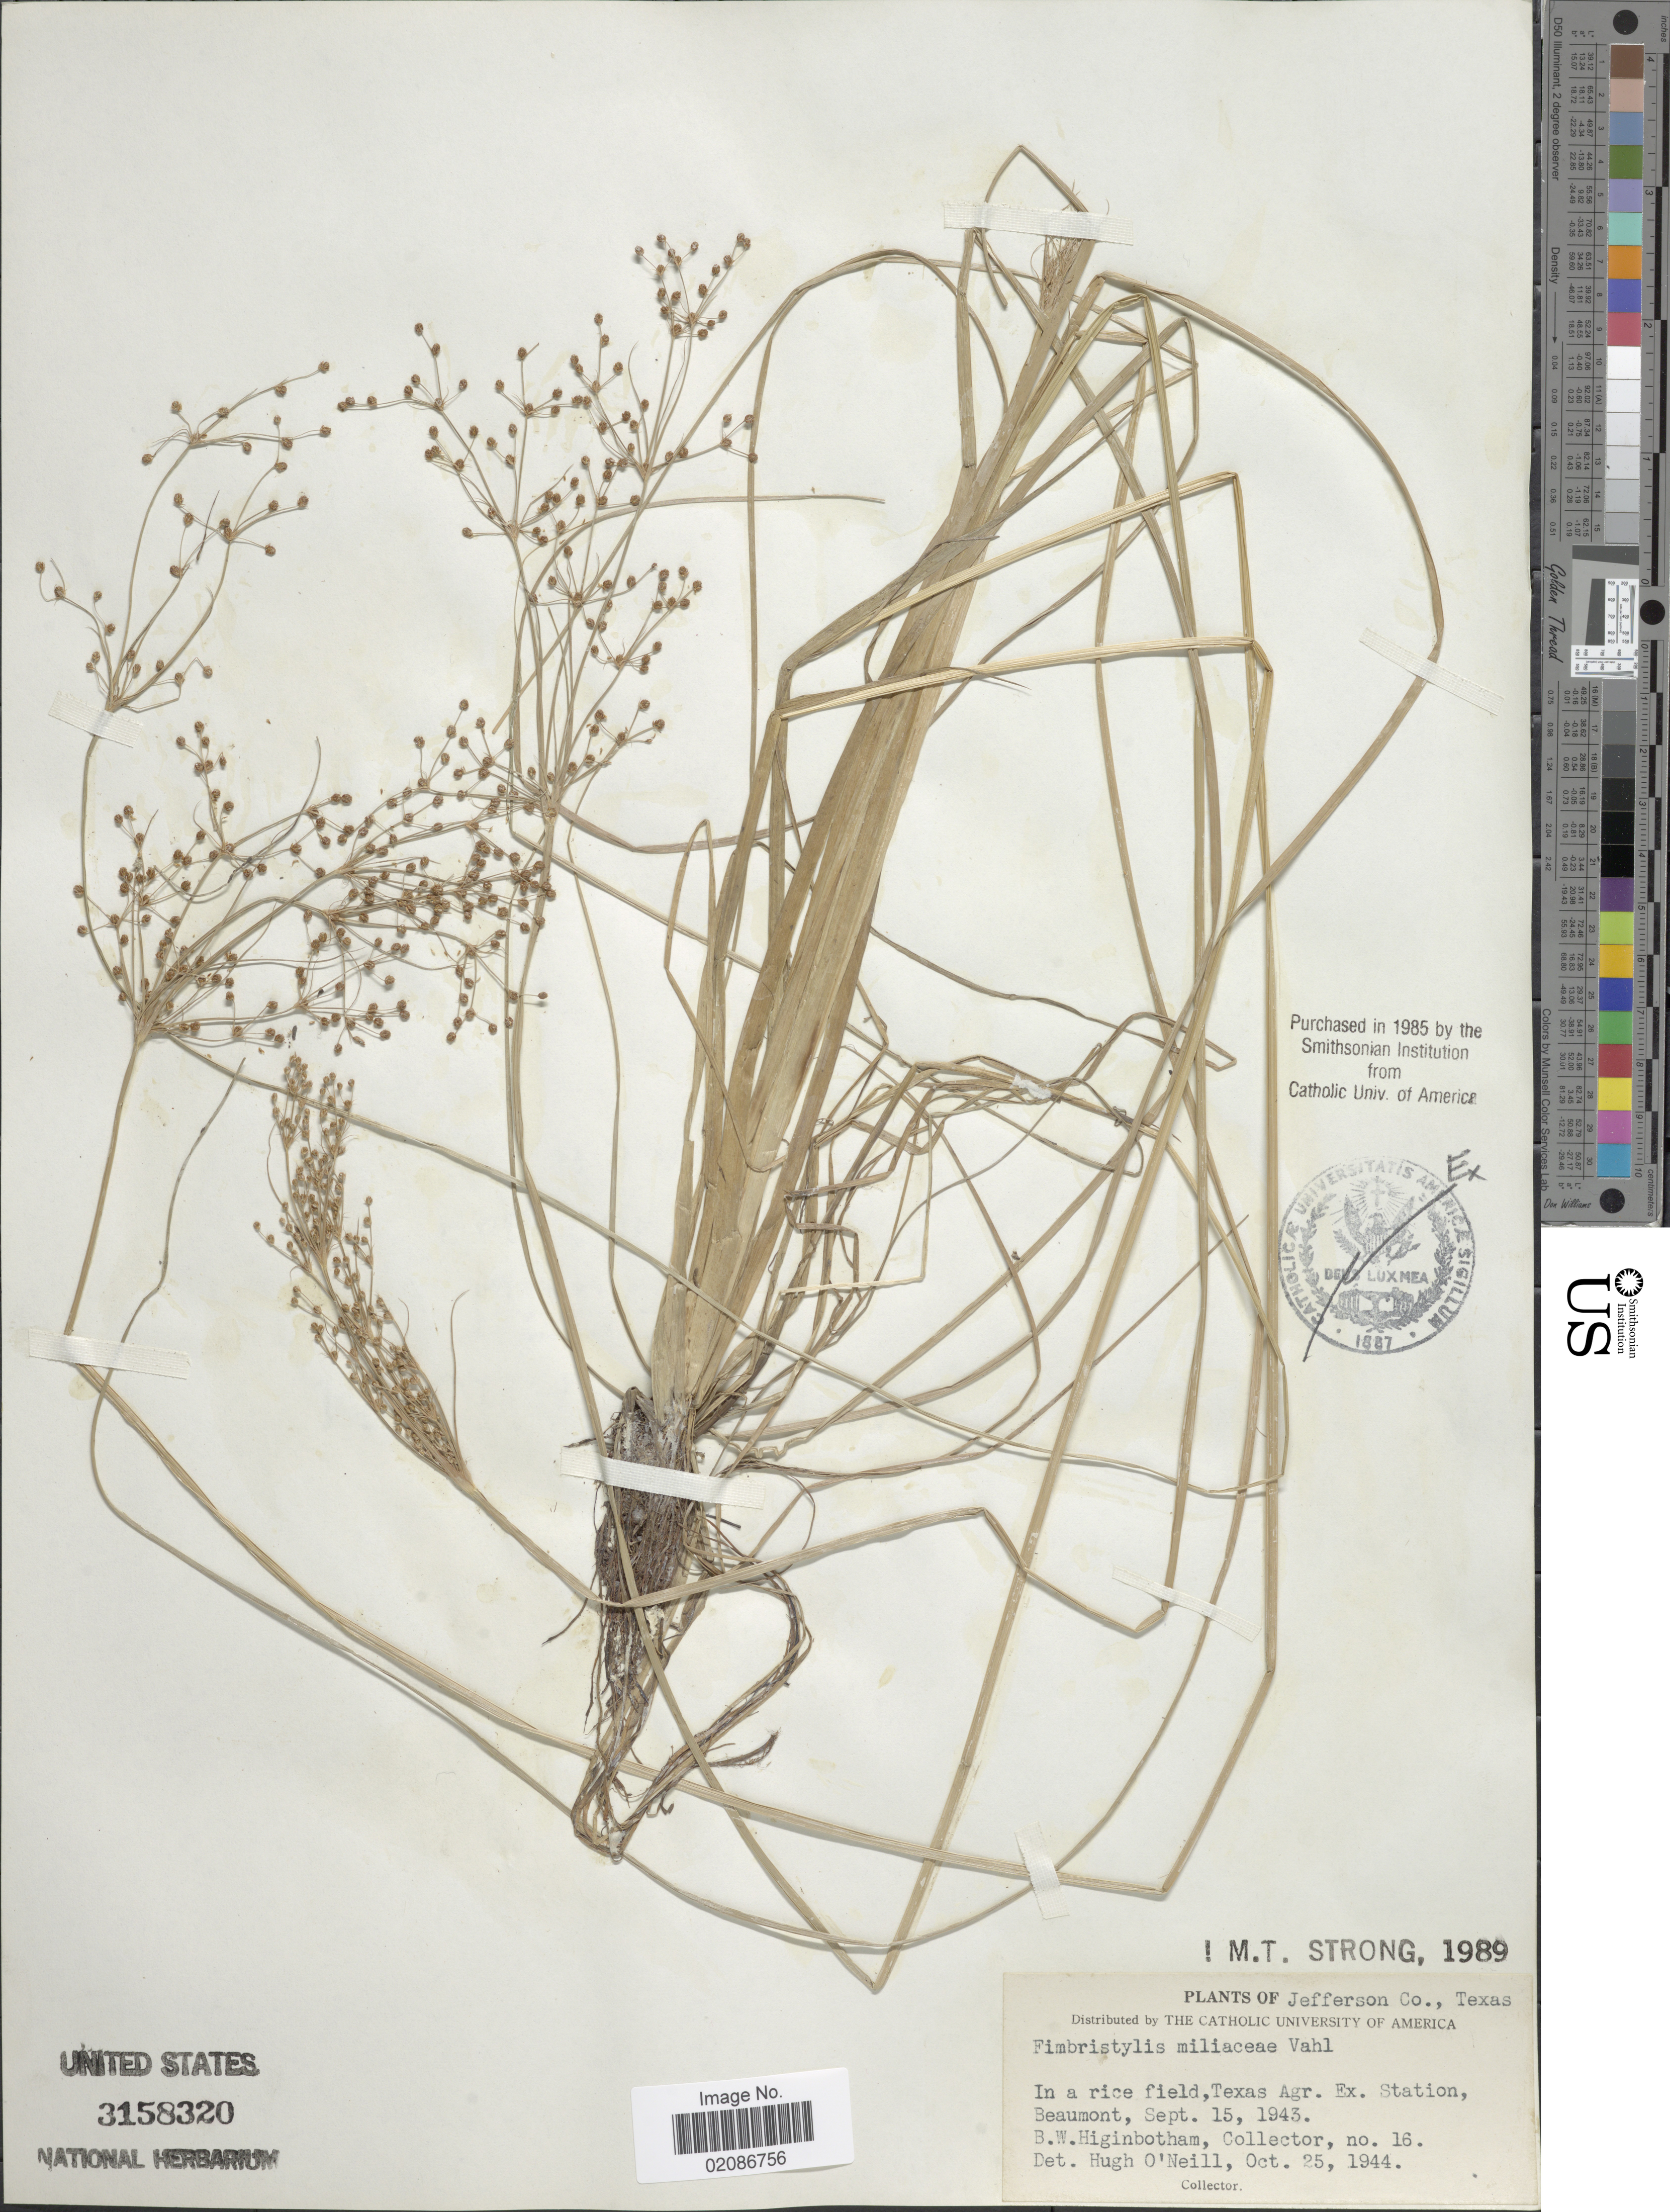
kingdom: Plantae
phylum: Tracheophyta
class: Liliopsida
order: Poales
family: Cyperaceae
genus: Fimbristylis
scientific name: Fimbristylis littoralis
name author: Gaudich.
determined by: Strong, M. T., (US), Smithsonian Institution - National Museum of Natural History (UNITED STATES)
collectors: B. Higinbotham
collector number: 16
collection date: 1943-09-15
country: United States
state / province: Texas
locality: Jefferson Co. In a rice field, Texas Agr. Ex. Station, Beaumont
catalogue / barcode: US 3158320